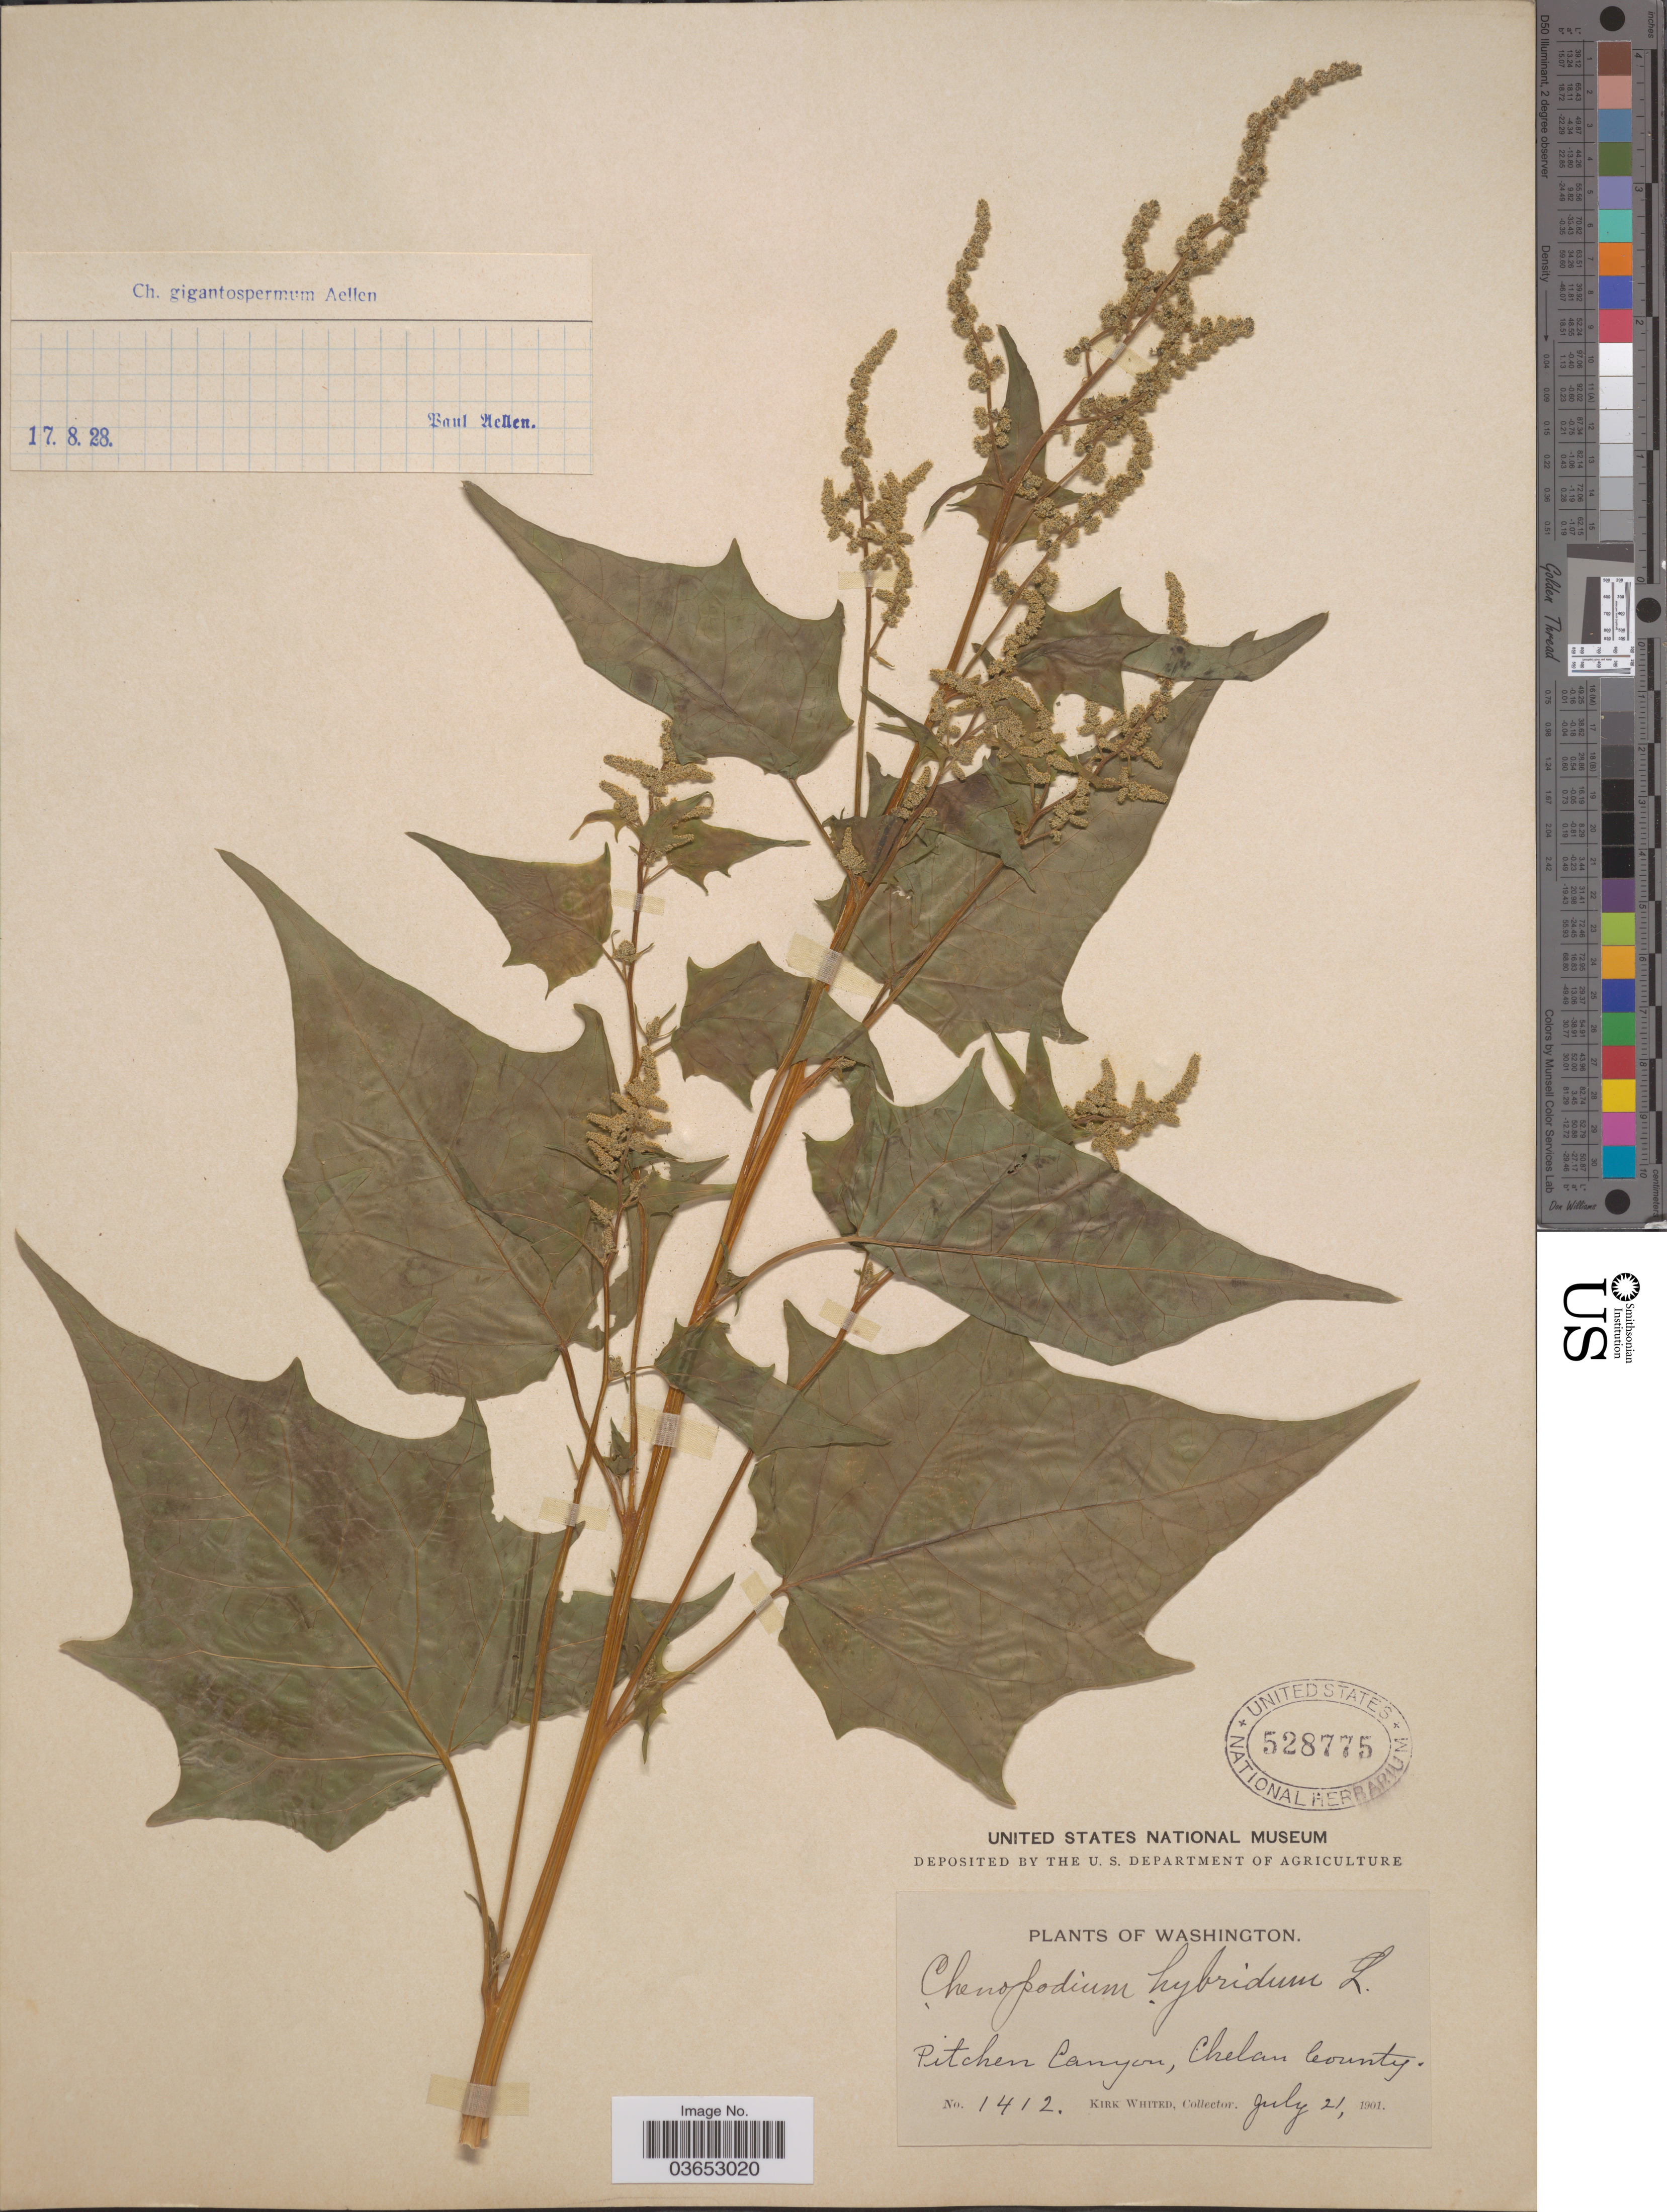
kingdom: Plantae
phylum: Tracheophyta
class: Magnoliopsida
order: Caryophyllales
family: Amaranthaceae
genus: Chenopodium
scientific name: Chenopodium gigantospermum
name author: Aellen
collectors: K. Whited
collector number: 1412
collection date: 1901-07-21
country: United States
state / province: Washington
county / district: Chelan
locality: Pitchen Canyon, Chelan County.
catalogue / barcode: US 528775